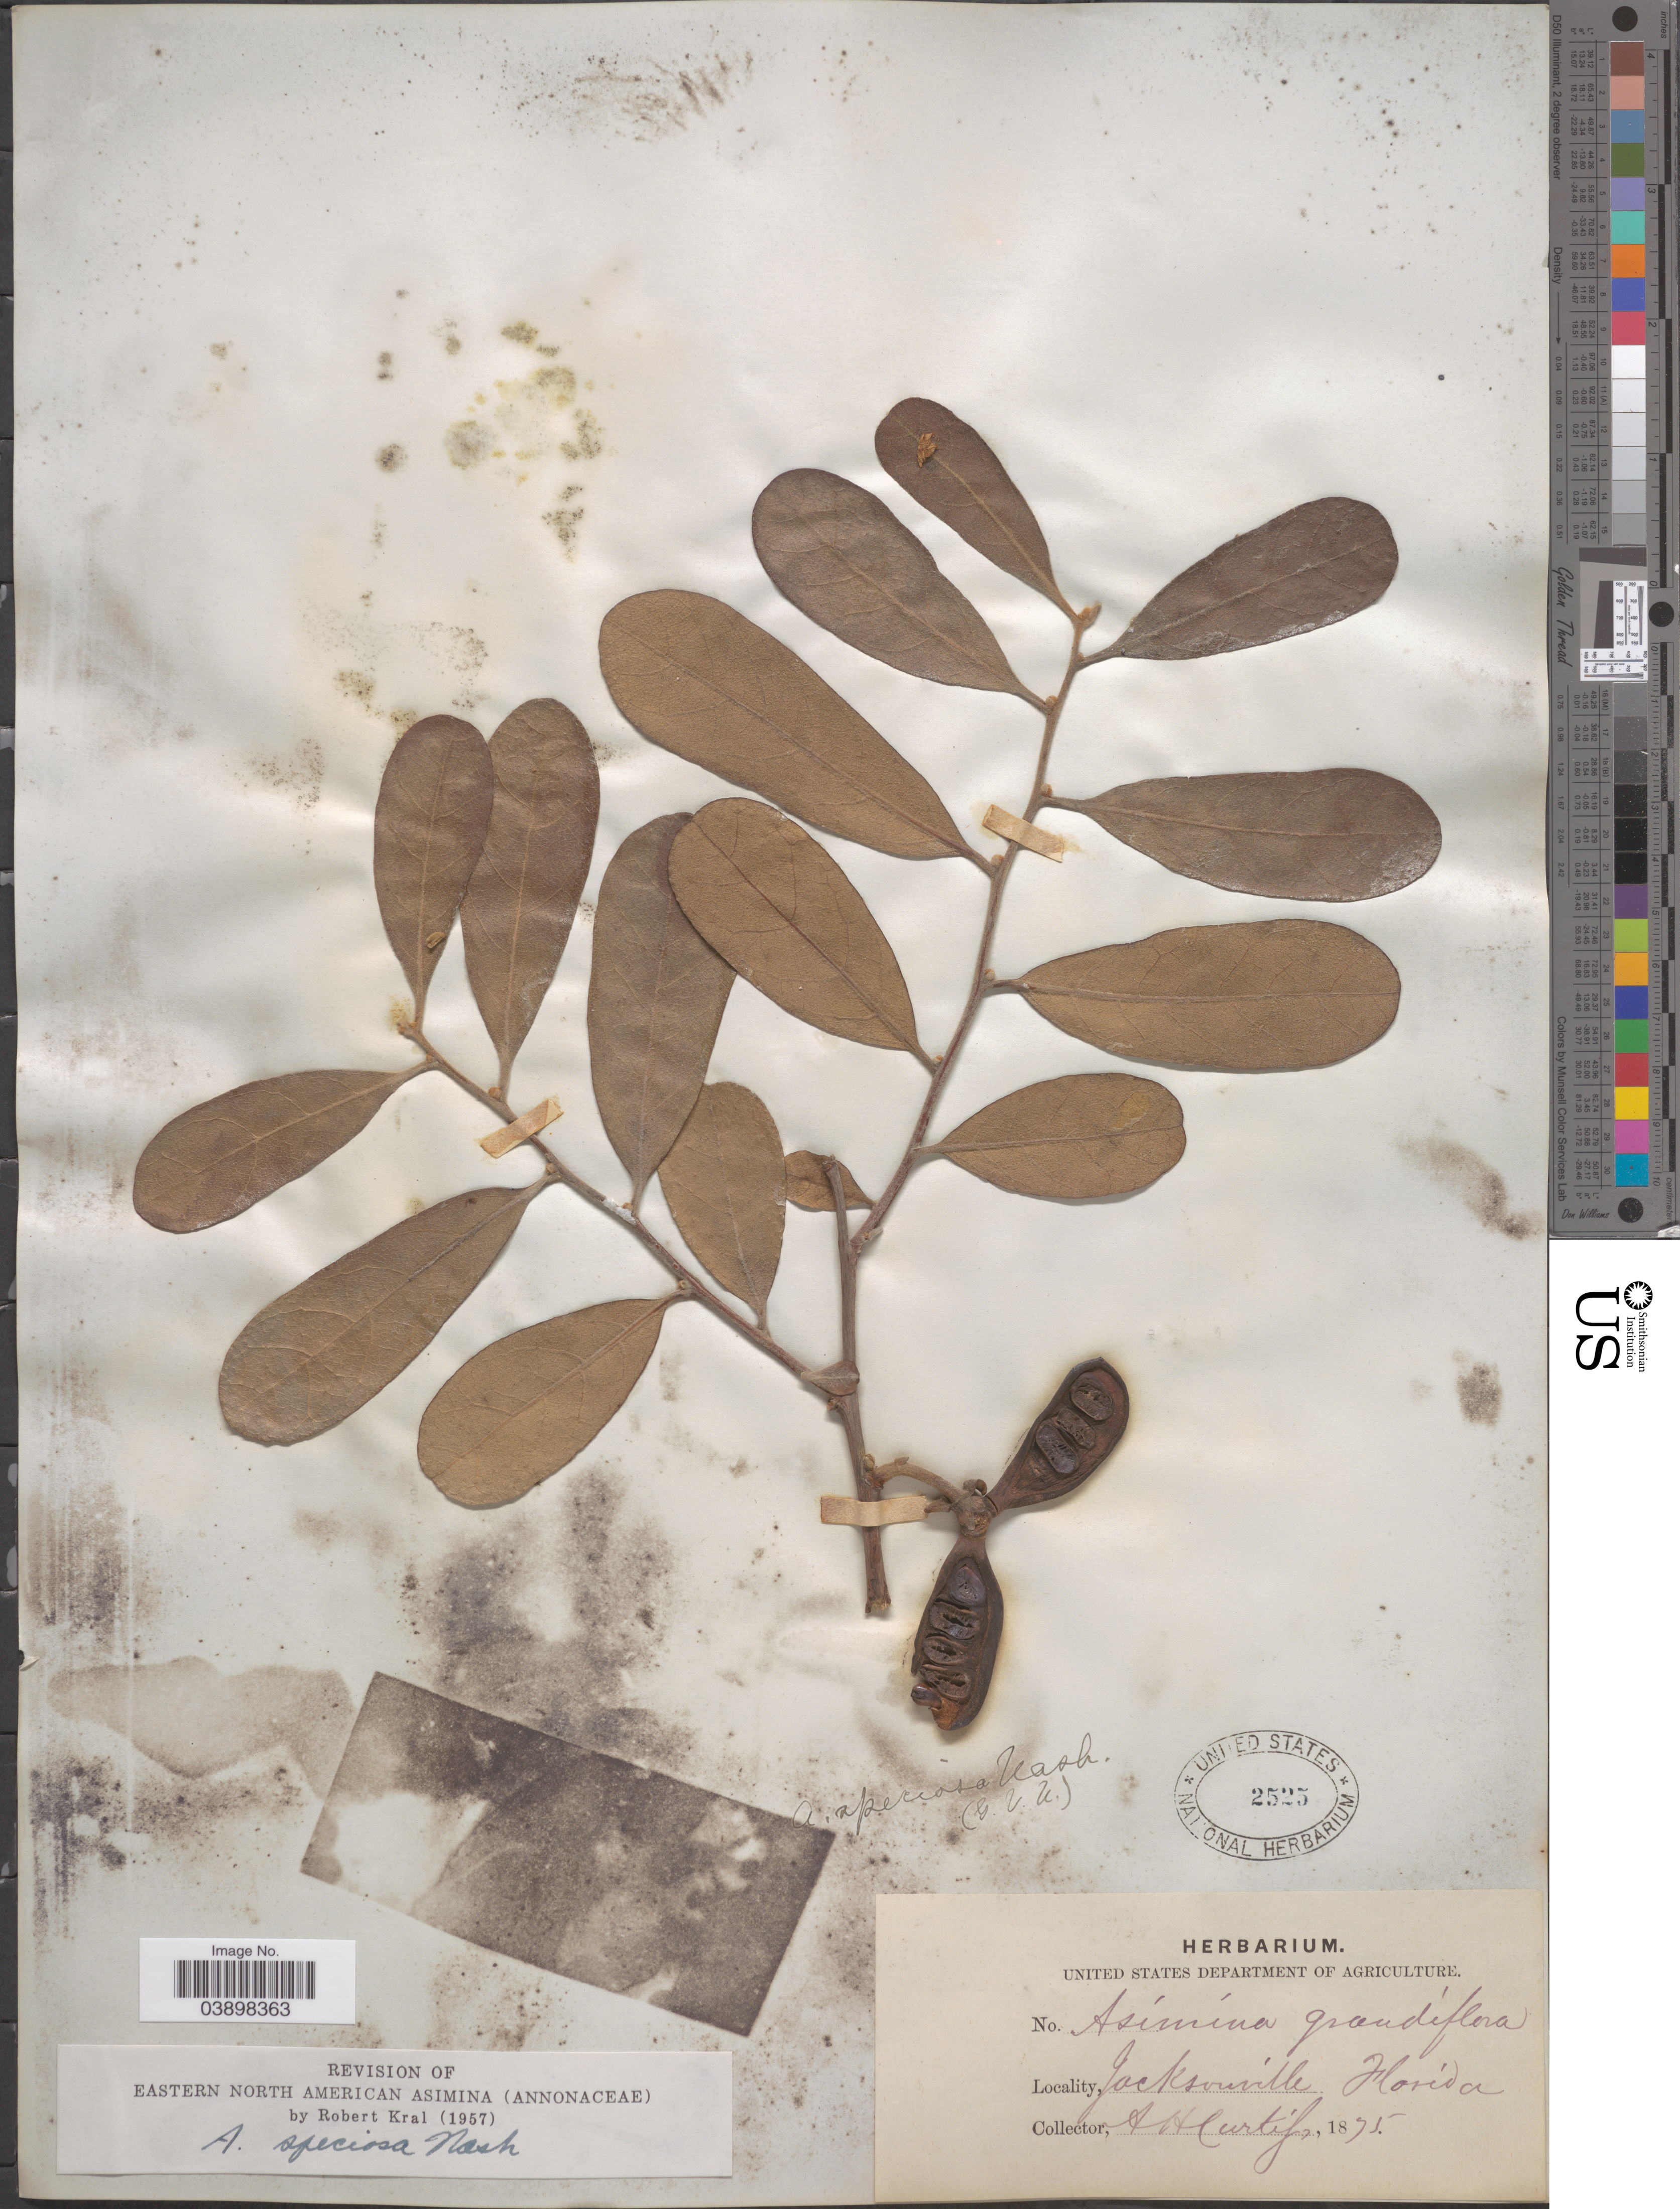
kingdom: Plantae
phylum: Tracheophyta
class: Magnoliopsida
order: Magnoliales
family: Annonaceae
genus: Asimina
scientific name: Asimina speciosa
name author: Nash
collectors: A. H. Curtiss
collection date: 1875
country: United States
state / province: Florida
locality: Jacksonville.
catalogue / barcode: US 2525